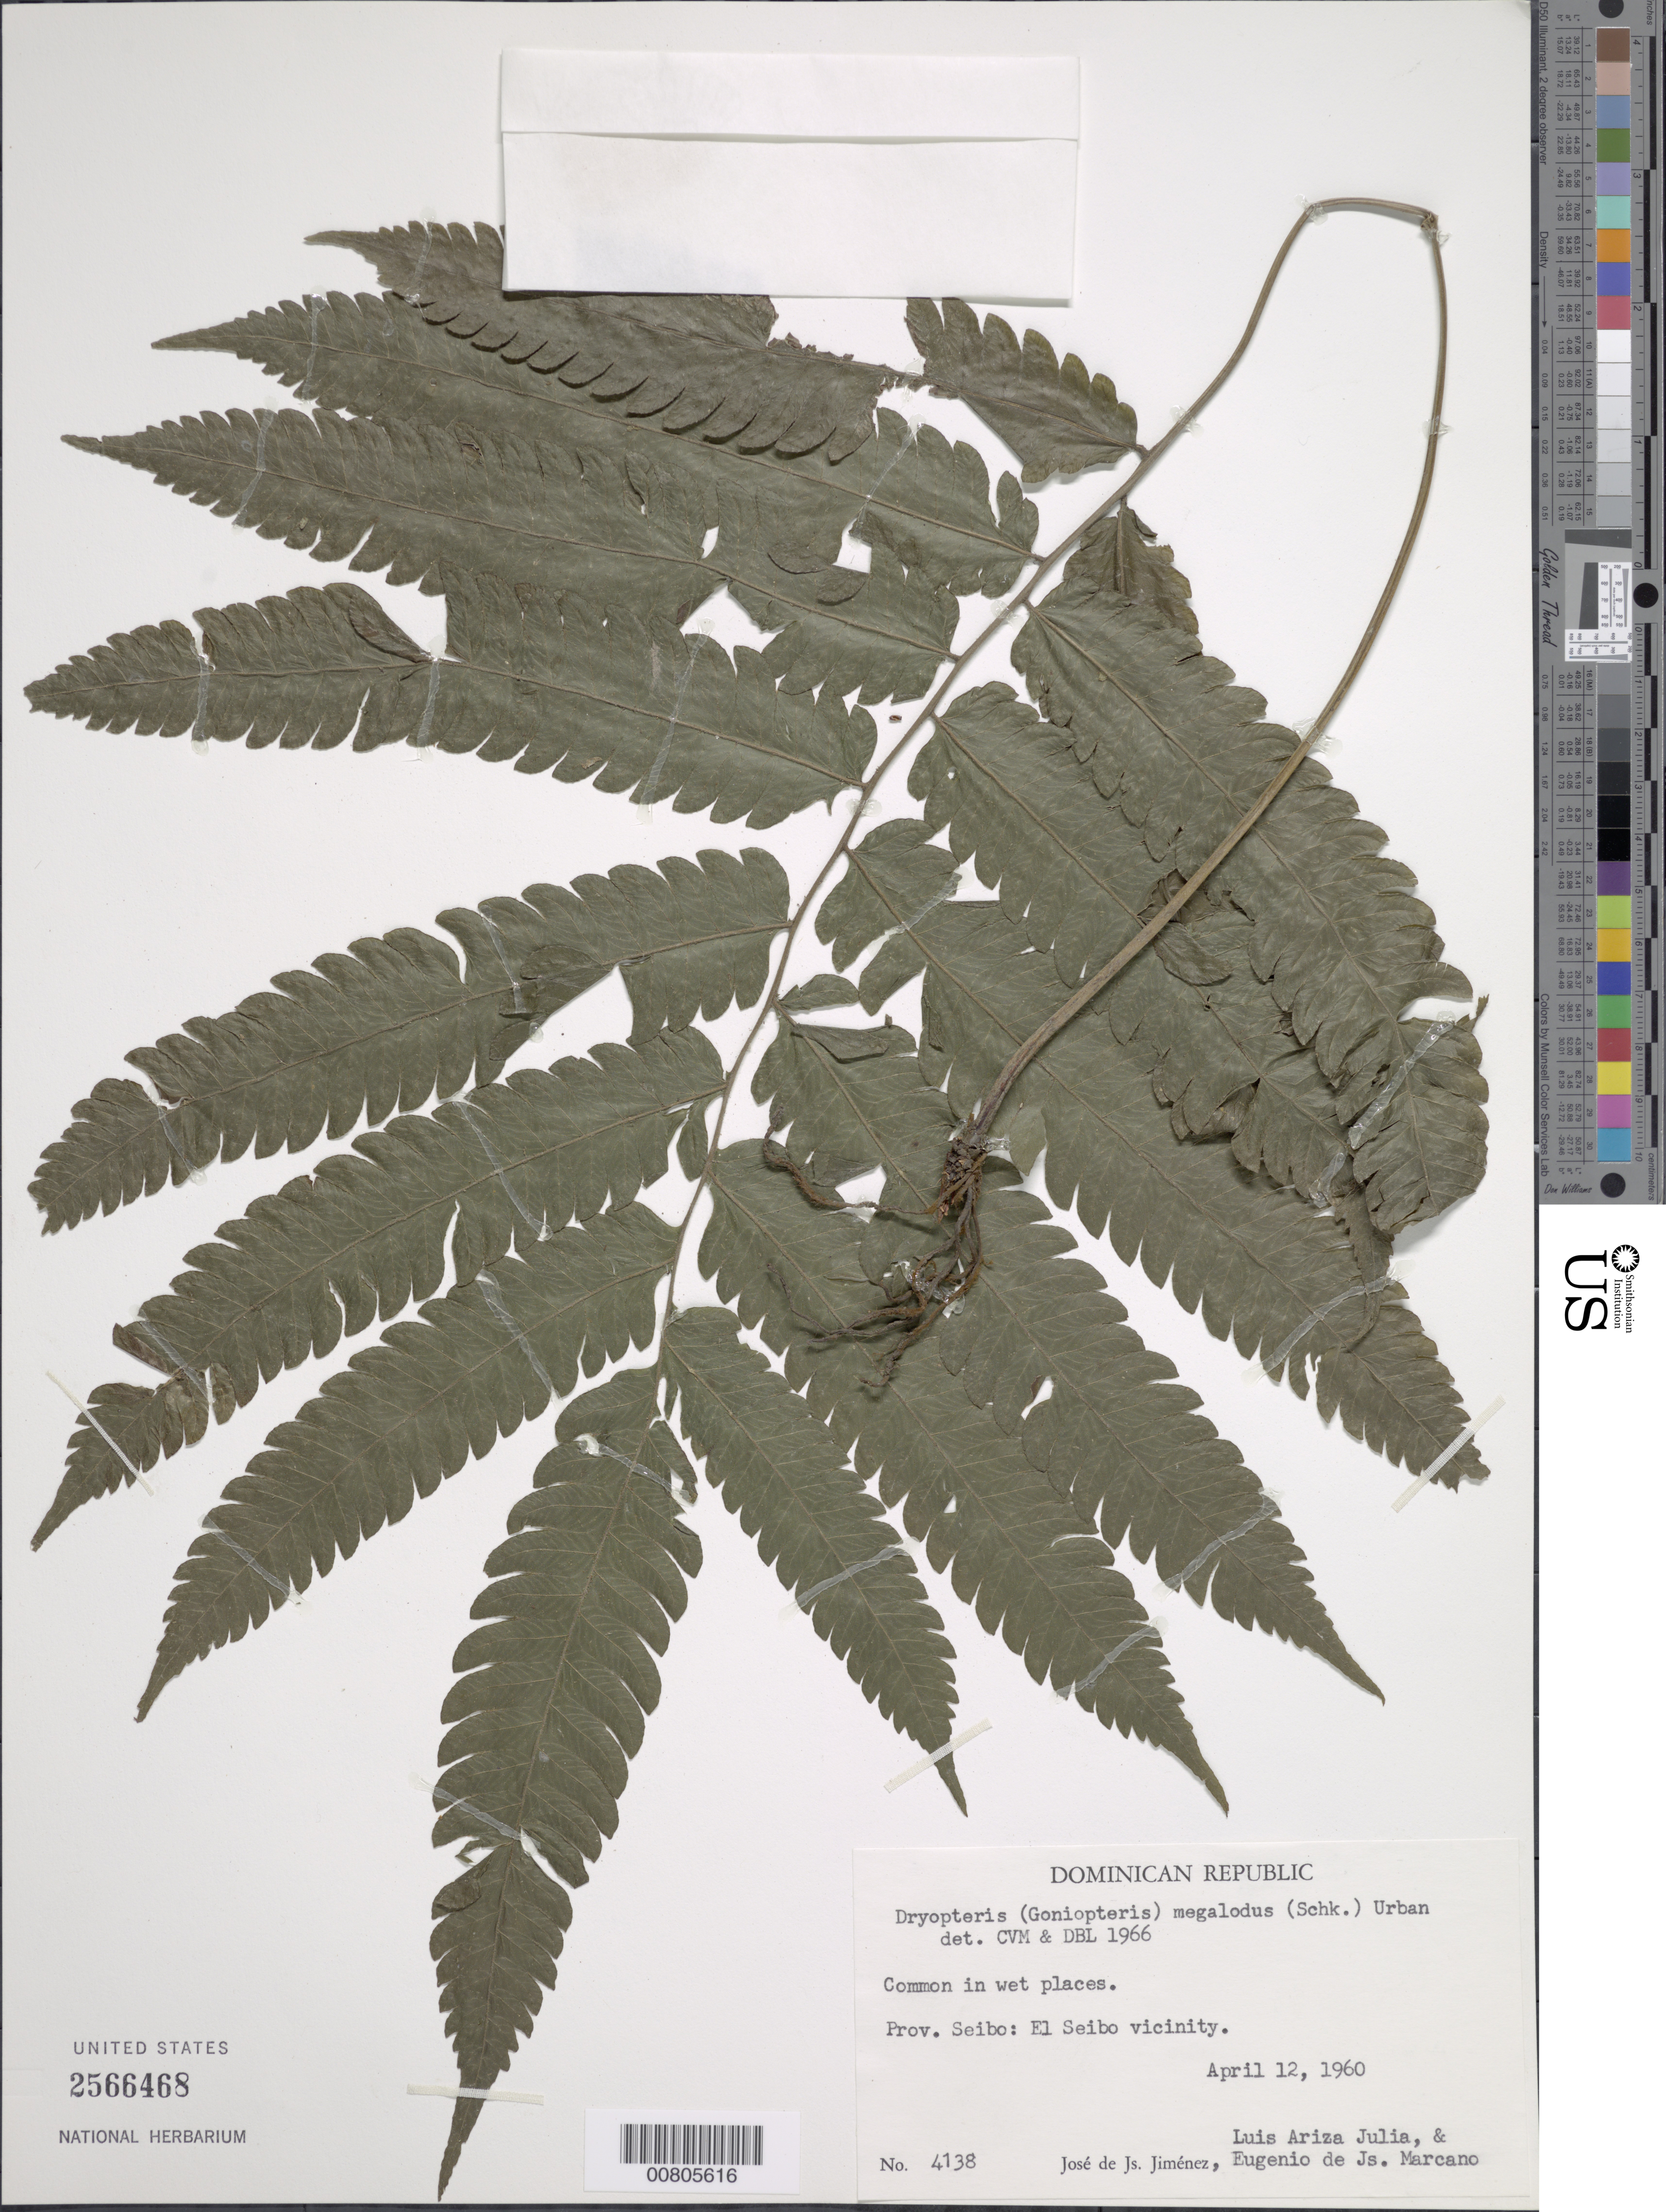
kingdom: Plantae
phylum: Tracheophyta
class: Polypodiopsida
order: Polypodiales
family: Thelypteridaceae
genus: Goniopteris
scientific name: Goniopteris pennata (Poir.) comb. nov., ined 2015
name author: (Poir.)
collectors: J. J. Jiménez, L. Ariza-Julia & E. J. Marcano F.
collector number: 4138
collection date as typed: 12 Apr 1960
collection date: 1960-04-12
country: Dominican Republic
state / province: El Seibo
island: Hispaniola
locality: El Seibo vicinity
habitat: Wet places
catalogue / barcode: US 2566468